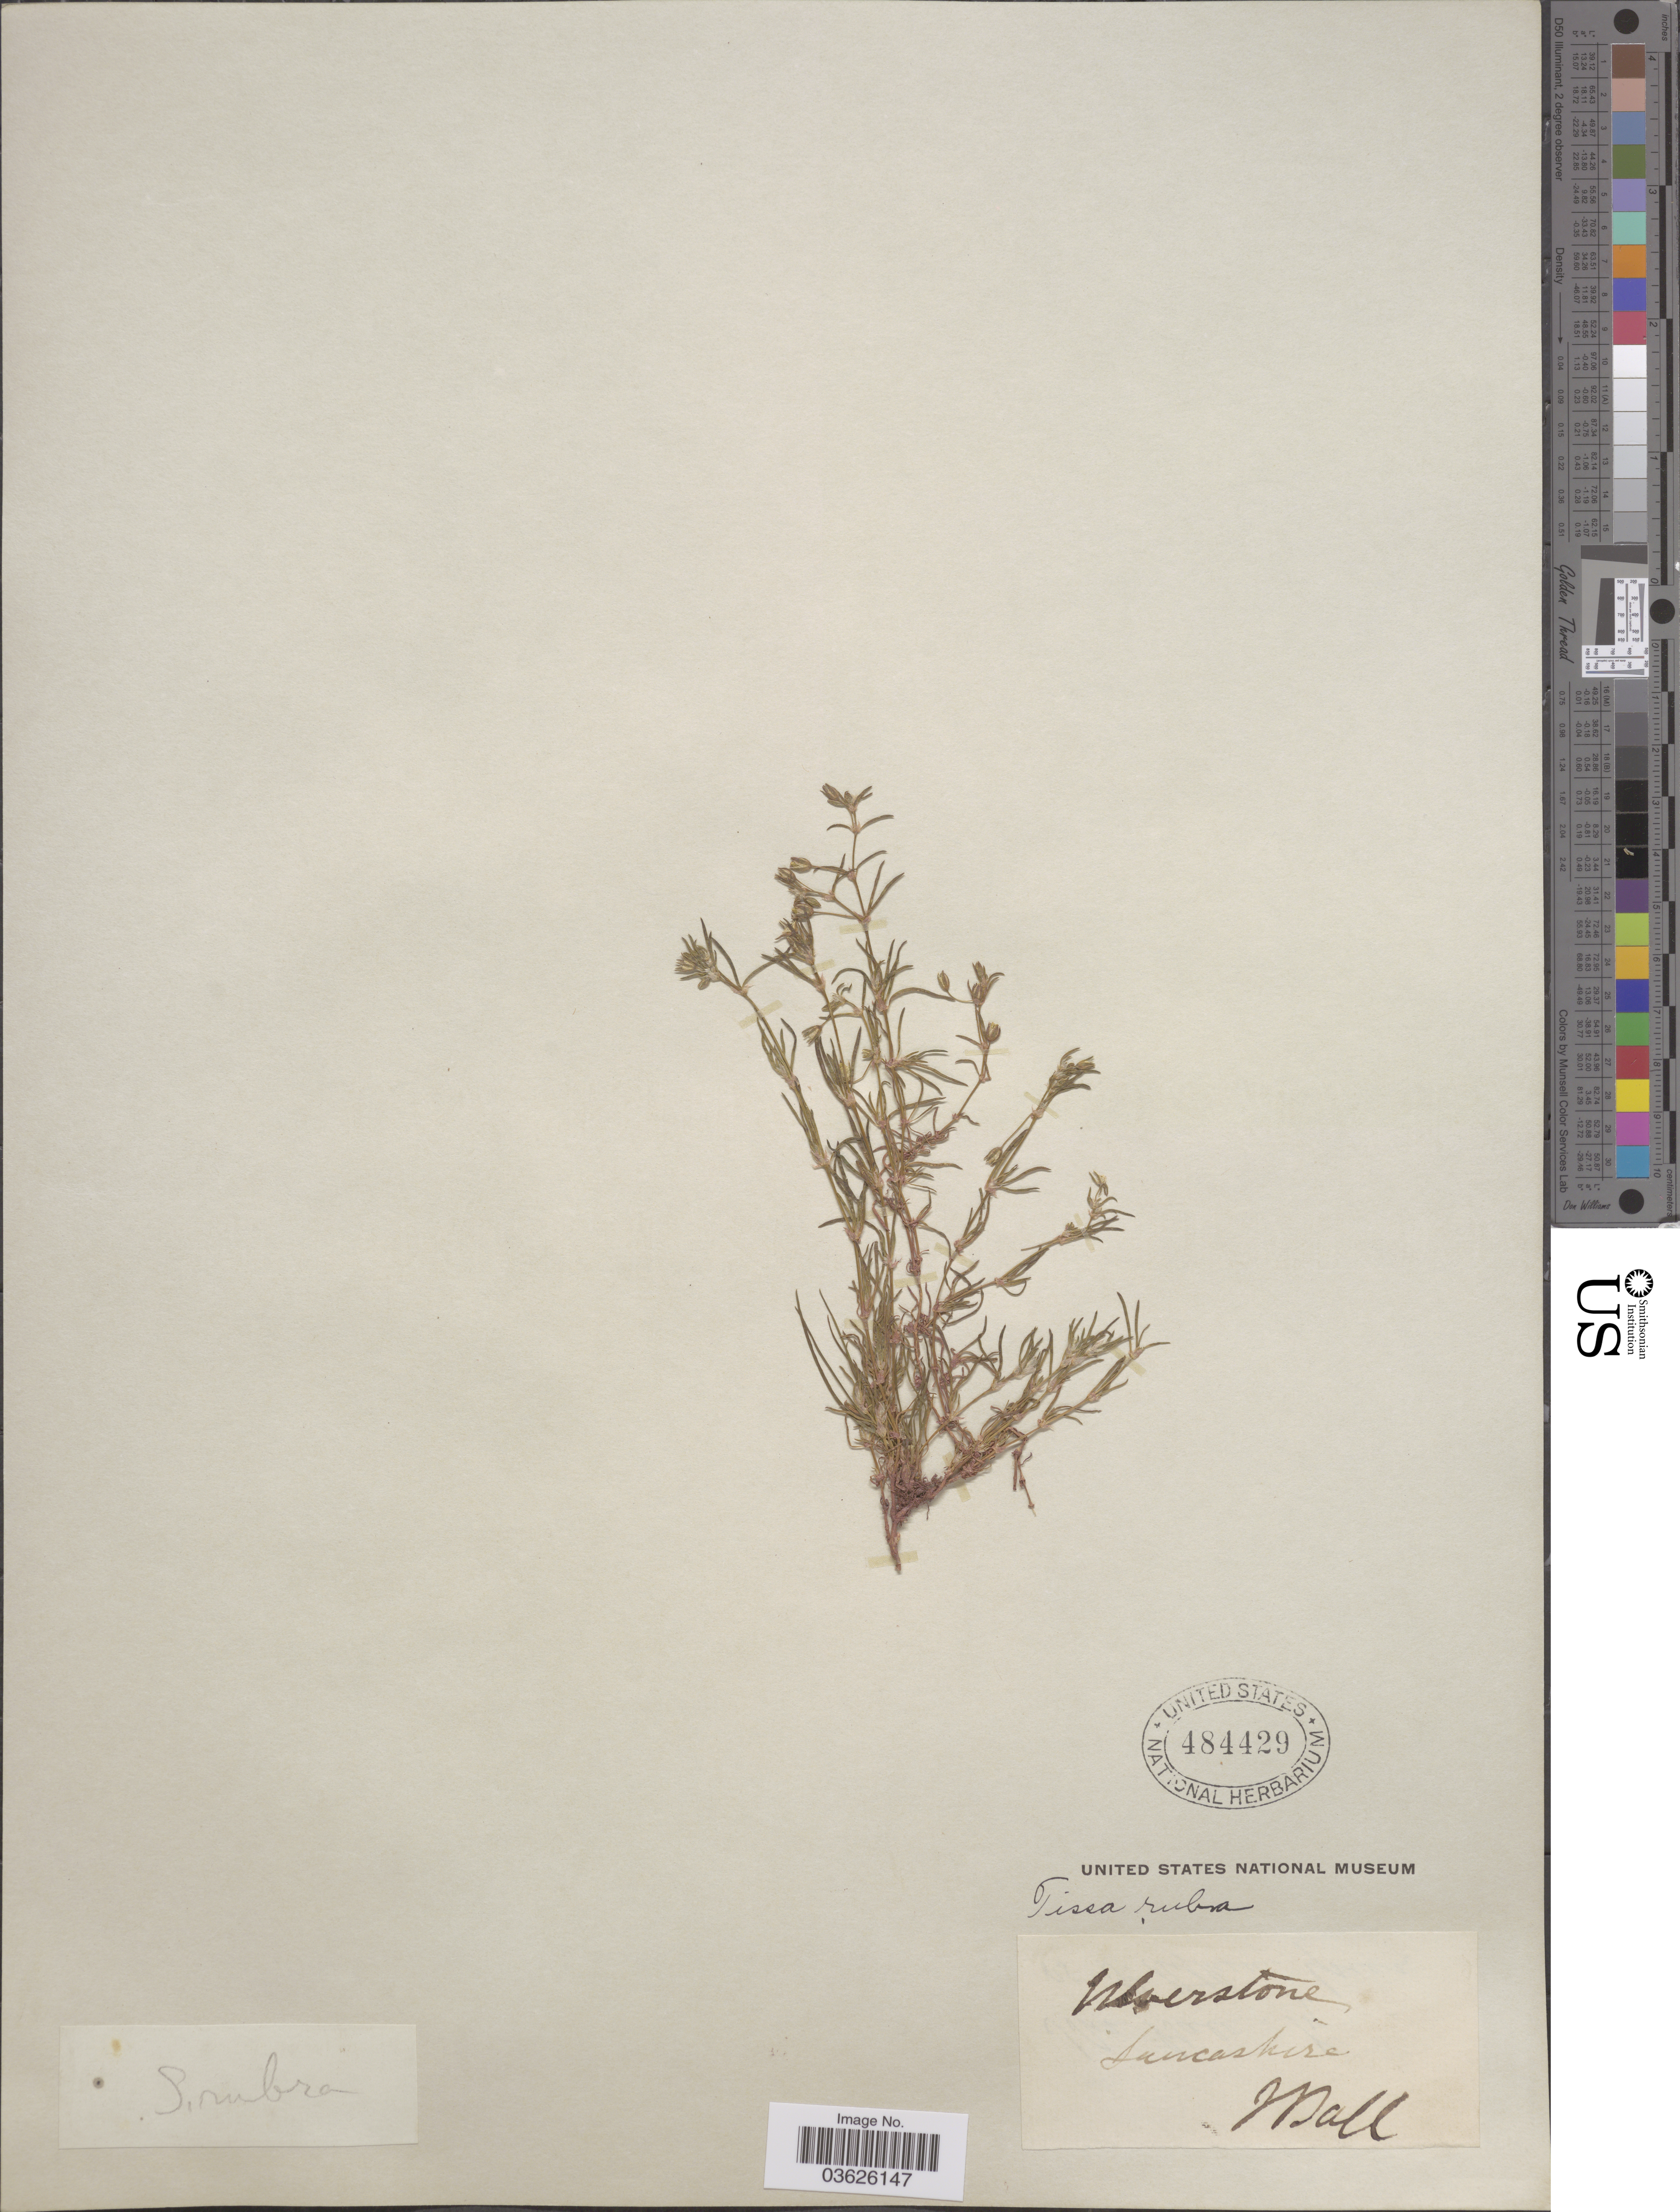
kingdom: Plantae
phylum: Tracheophyta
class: Magnoliopsida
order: Caryophyllales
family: Caryophyllaceae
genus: Spergularia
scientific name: Spergularia rubra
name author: (L.) J. Presl & C. Presl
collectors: J. Ball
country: United Kingdom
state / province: England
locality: Lancashire.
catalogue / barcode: US 484429